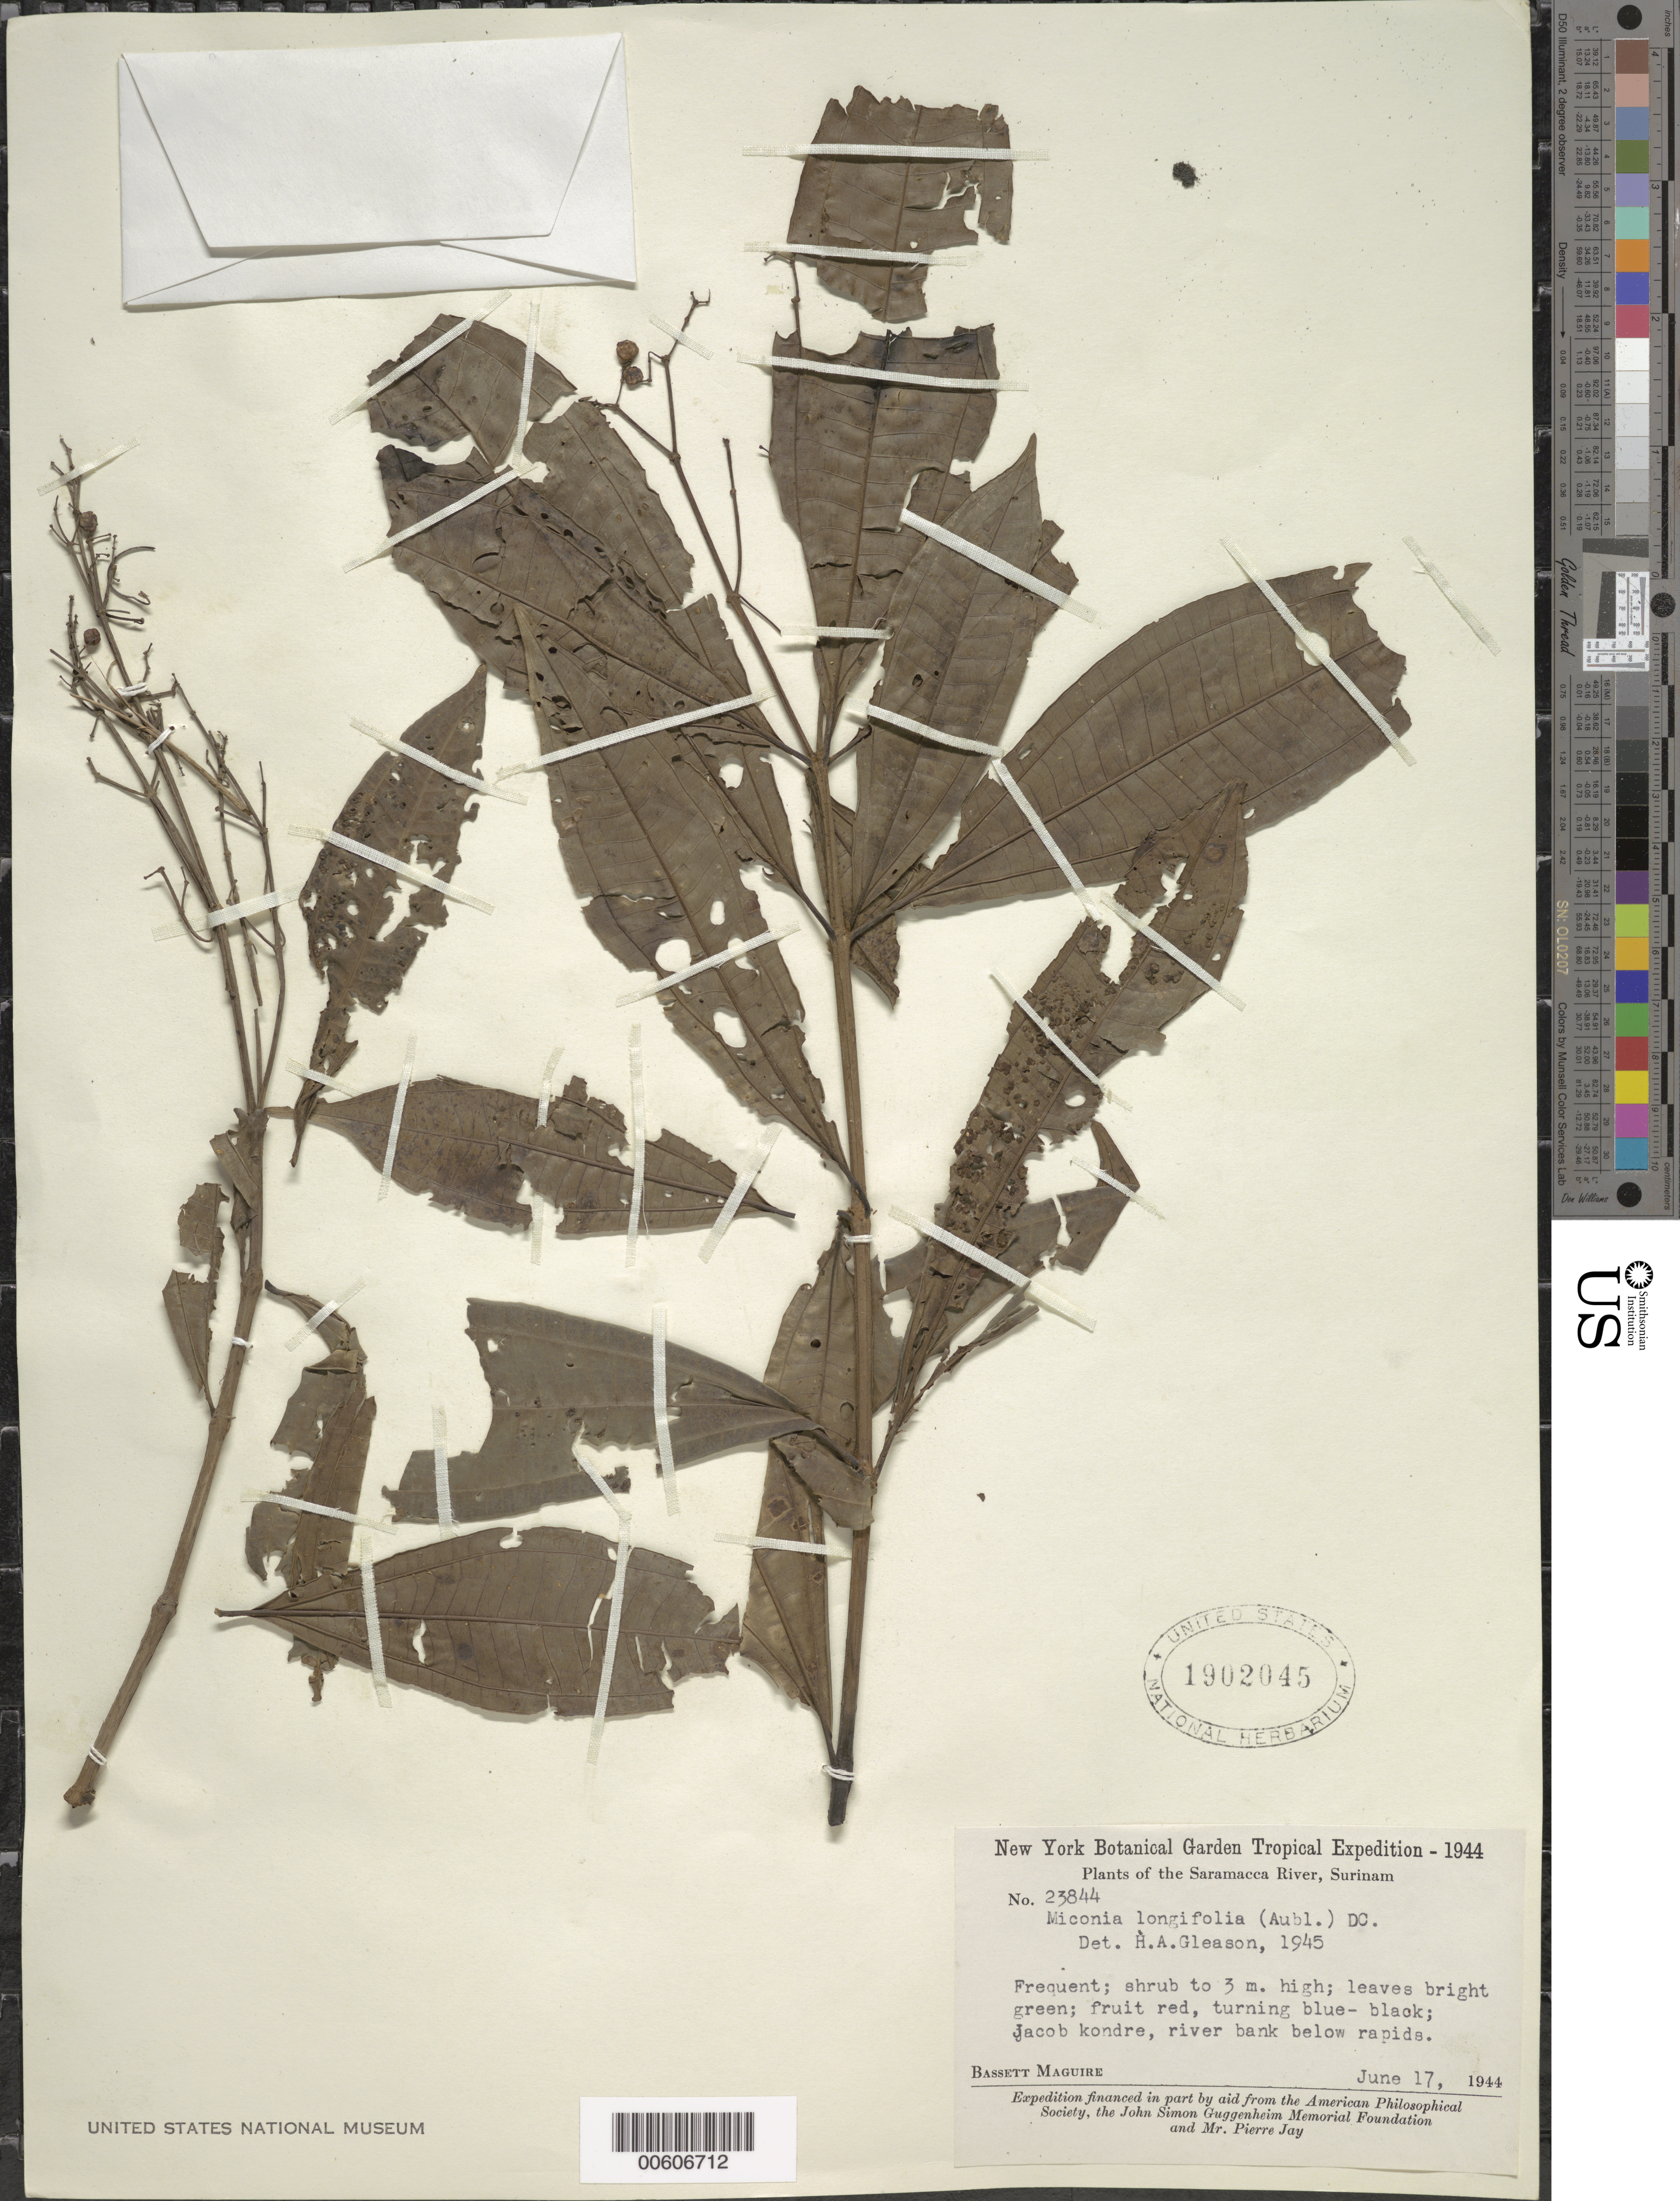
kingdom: Plantae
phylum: Tracheophyta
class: Magnoliopsida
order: Myrtales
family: Melastomataceae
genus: Miconia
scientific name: Miconia longifolia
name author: (Aubl.) DC.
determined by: Gleason, H. A.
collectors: B. Maguire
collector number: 23844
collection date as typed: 17-Jun-44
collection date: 1944-06-17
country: Suriname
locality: Jacob Kondre village, Saramacca River headwaters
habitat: Riverbank, below rapids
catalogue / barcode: US 1902045